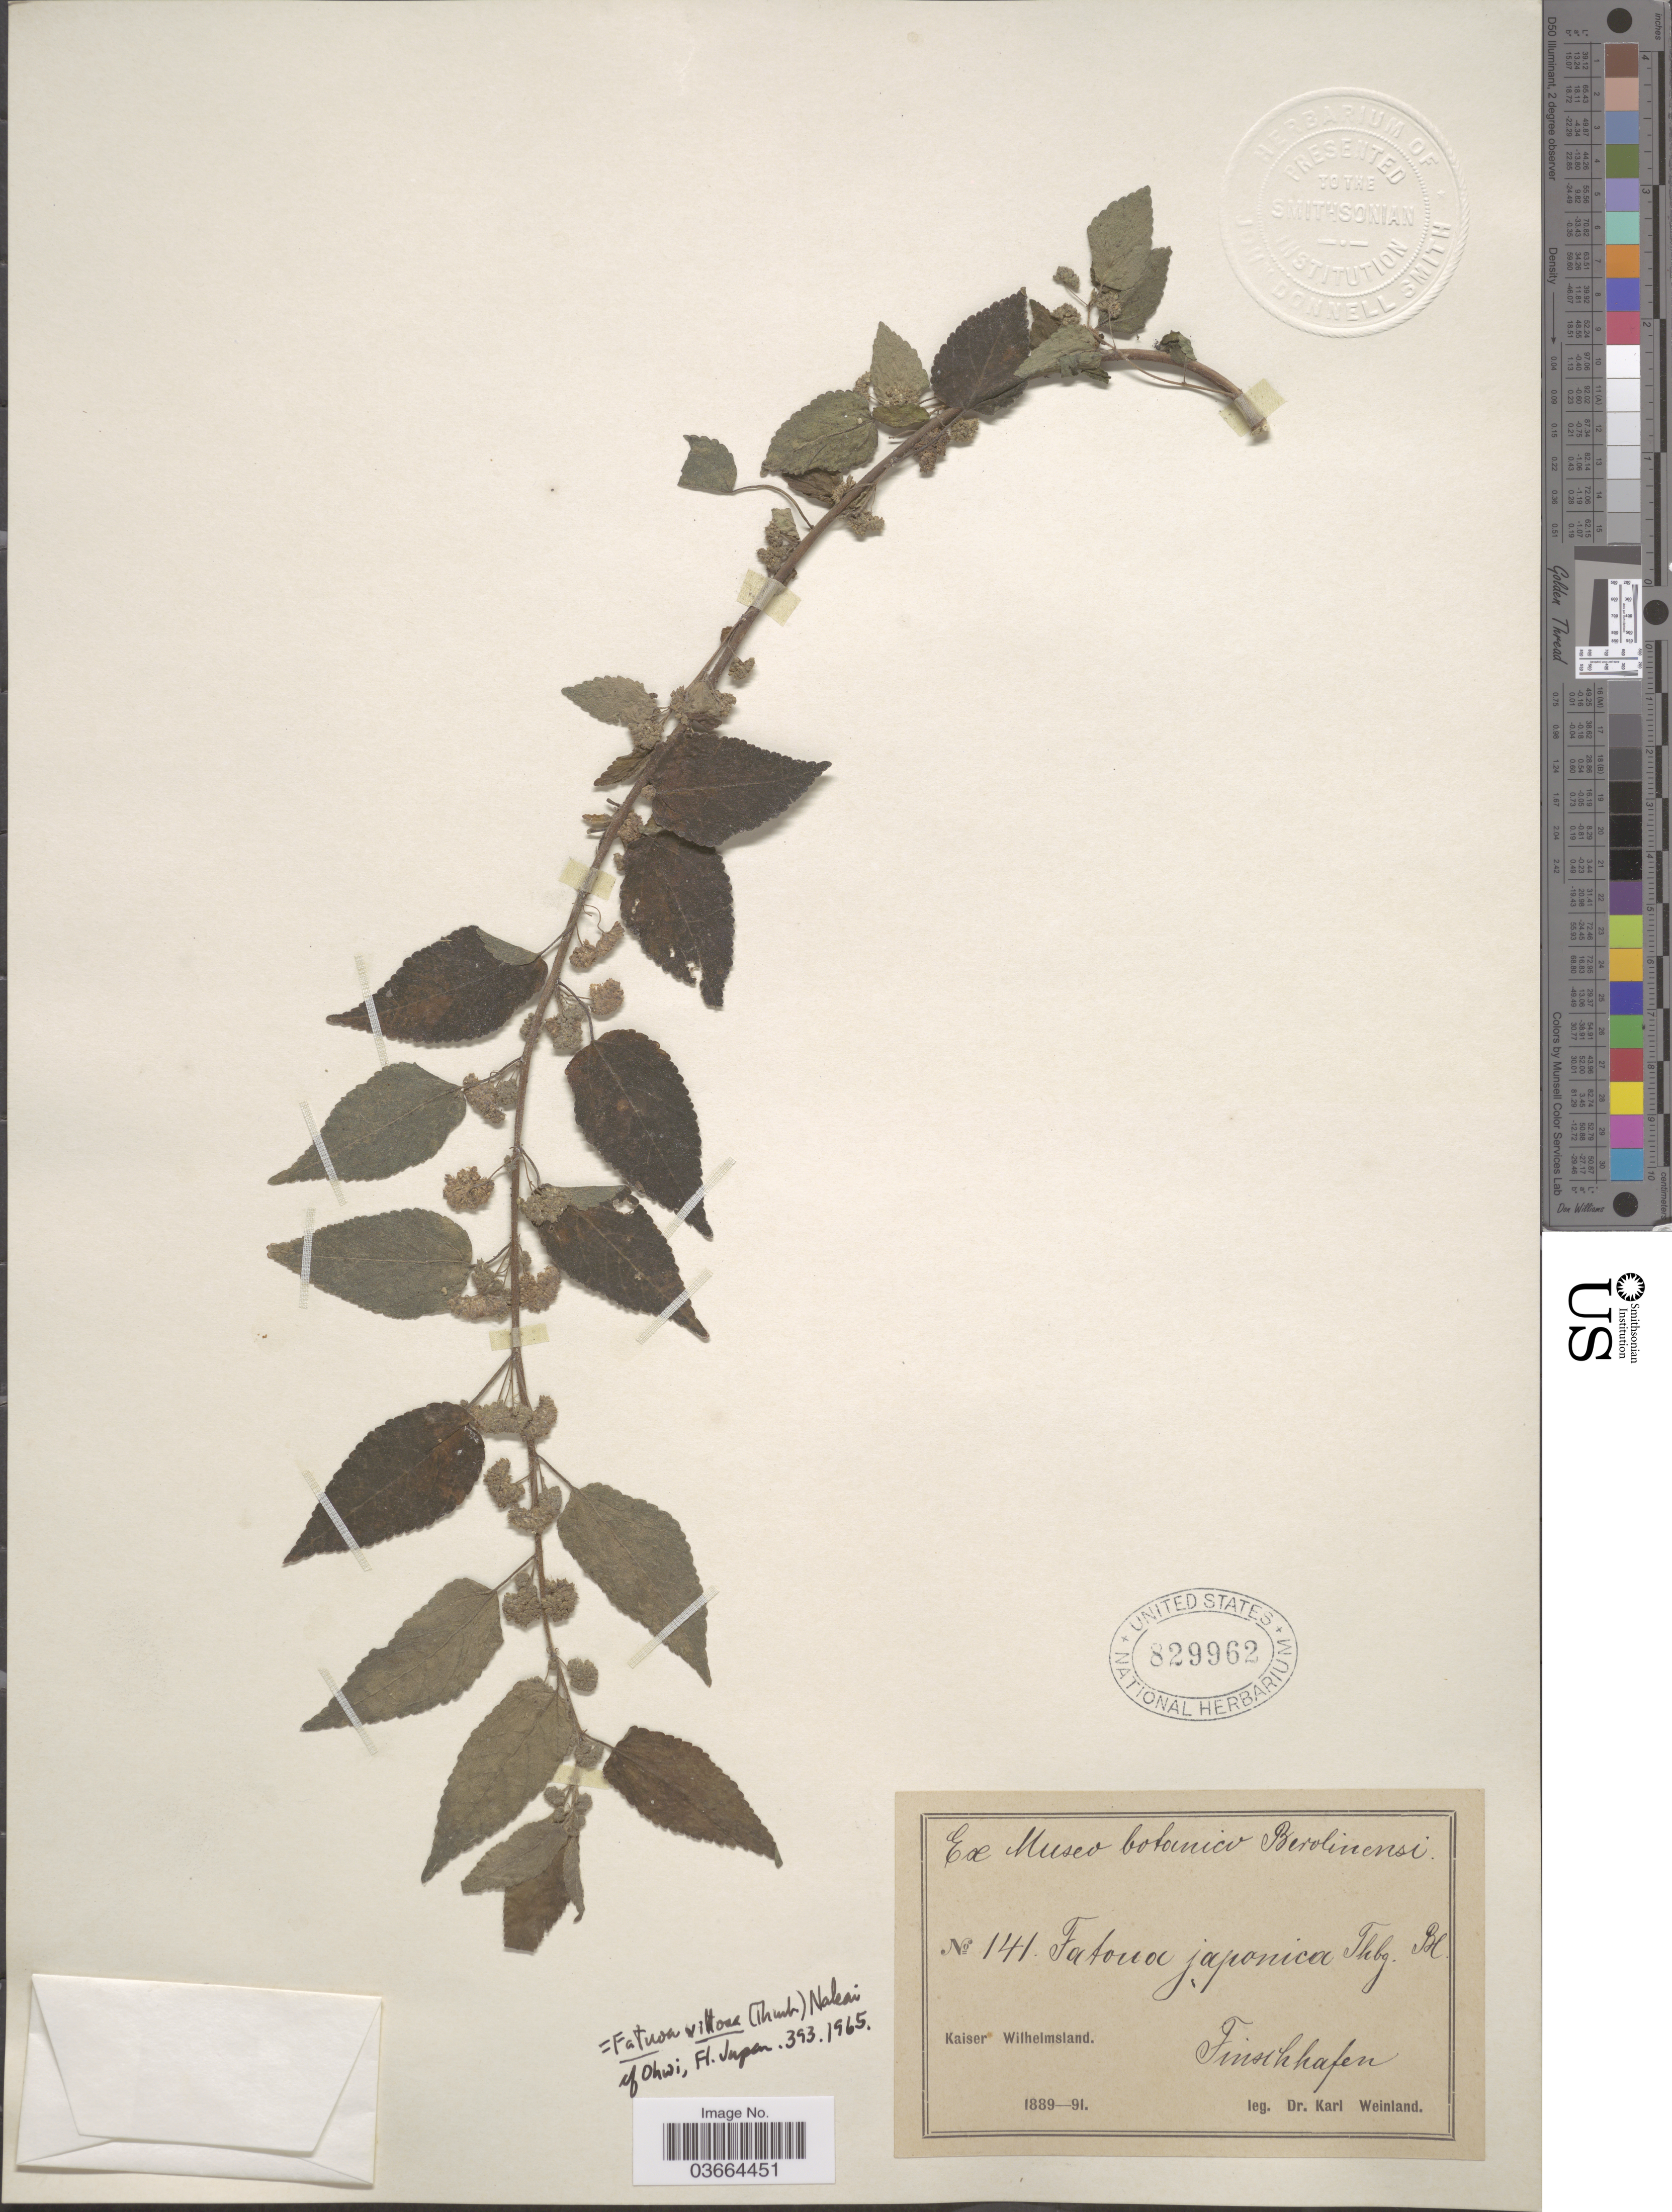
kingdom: Plantae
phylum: Tracheophyta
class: Magnoliopsida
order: Rosales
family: Moraceae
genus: Fatoua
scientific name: Fatoua villosa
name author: (Thunb.) Nakai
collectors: K. Weinland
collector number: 141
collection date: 1889/1891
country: Papua New Guinea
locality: Kaiser Wilhelmsland, Finschhafen.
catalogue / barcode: US 829962